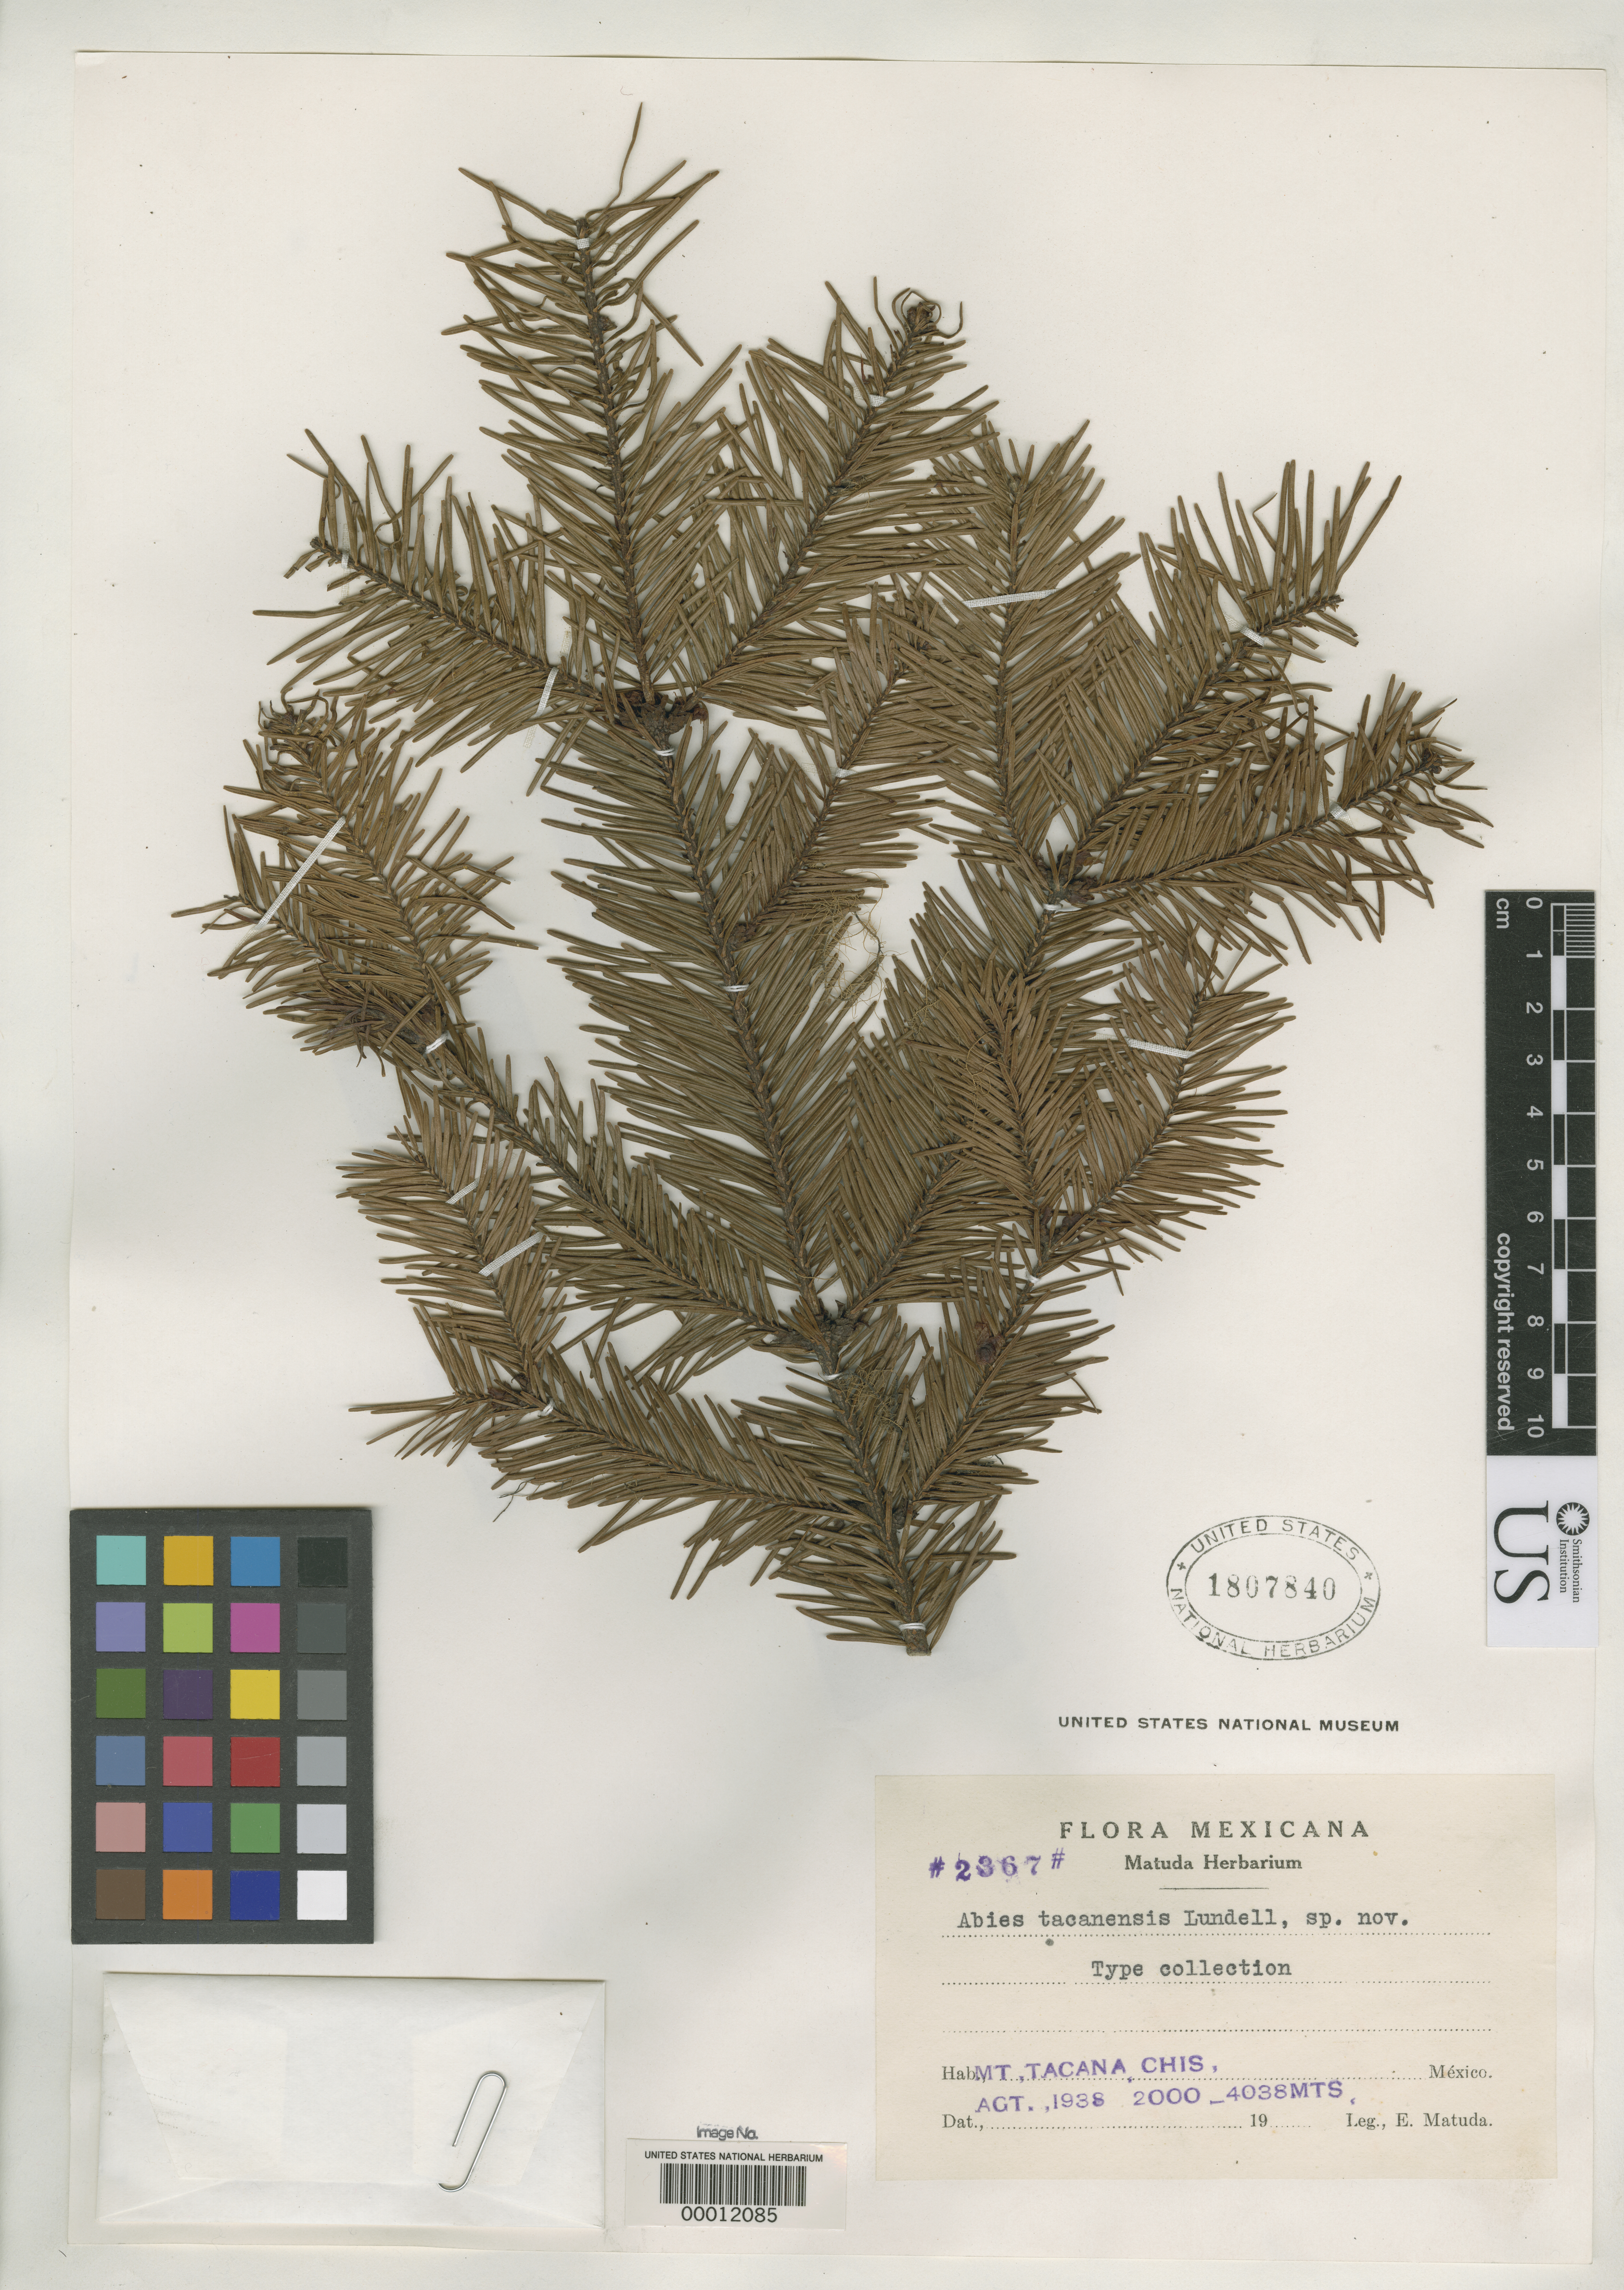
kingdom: Plantae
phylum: Tracheophyta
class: Pinopsida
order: Pinales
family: Pinaceae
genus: Abies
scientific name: Abies tacanensis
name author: Lundell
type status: Isotype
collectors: E. Matuda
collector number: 2367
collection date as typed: Aug 1938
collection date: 1938-08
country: Mexico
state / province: Chiapas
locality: Mount Tacana.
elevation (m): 2000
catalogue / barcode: US 1807840